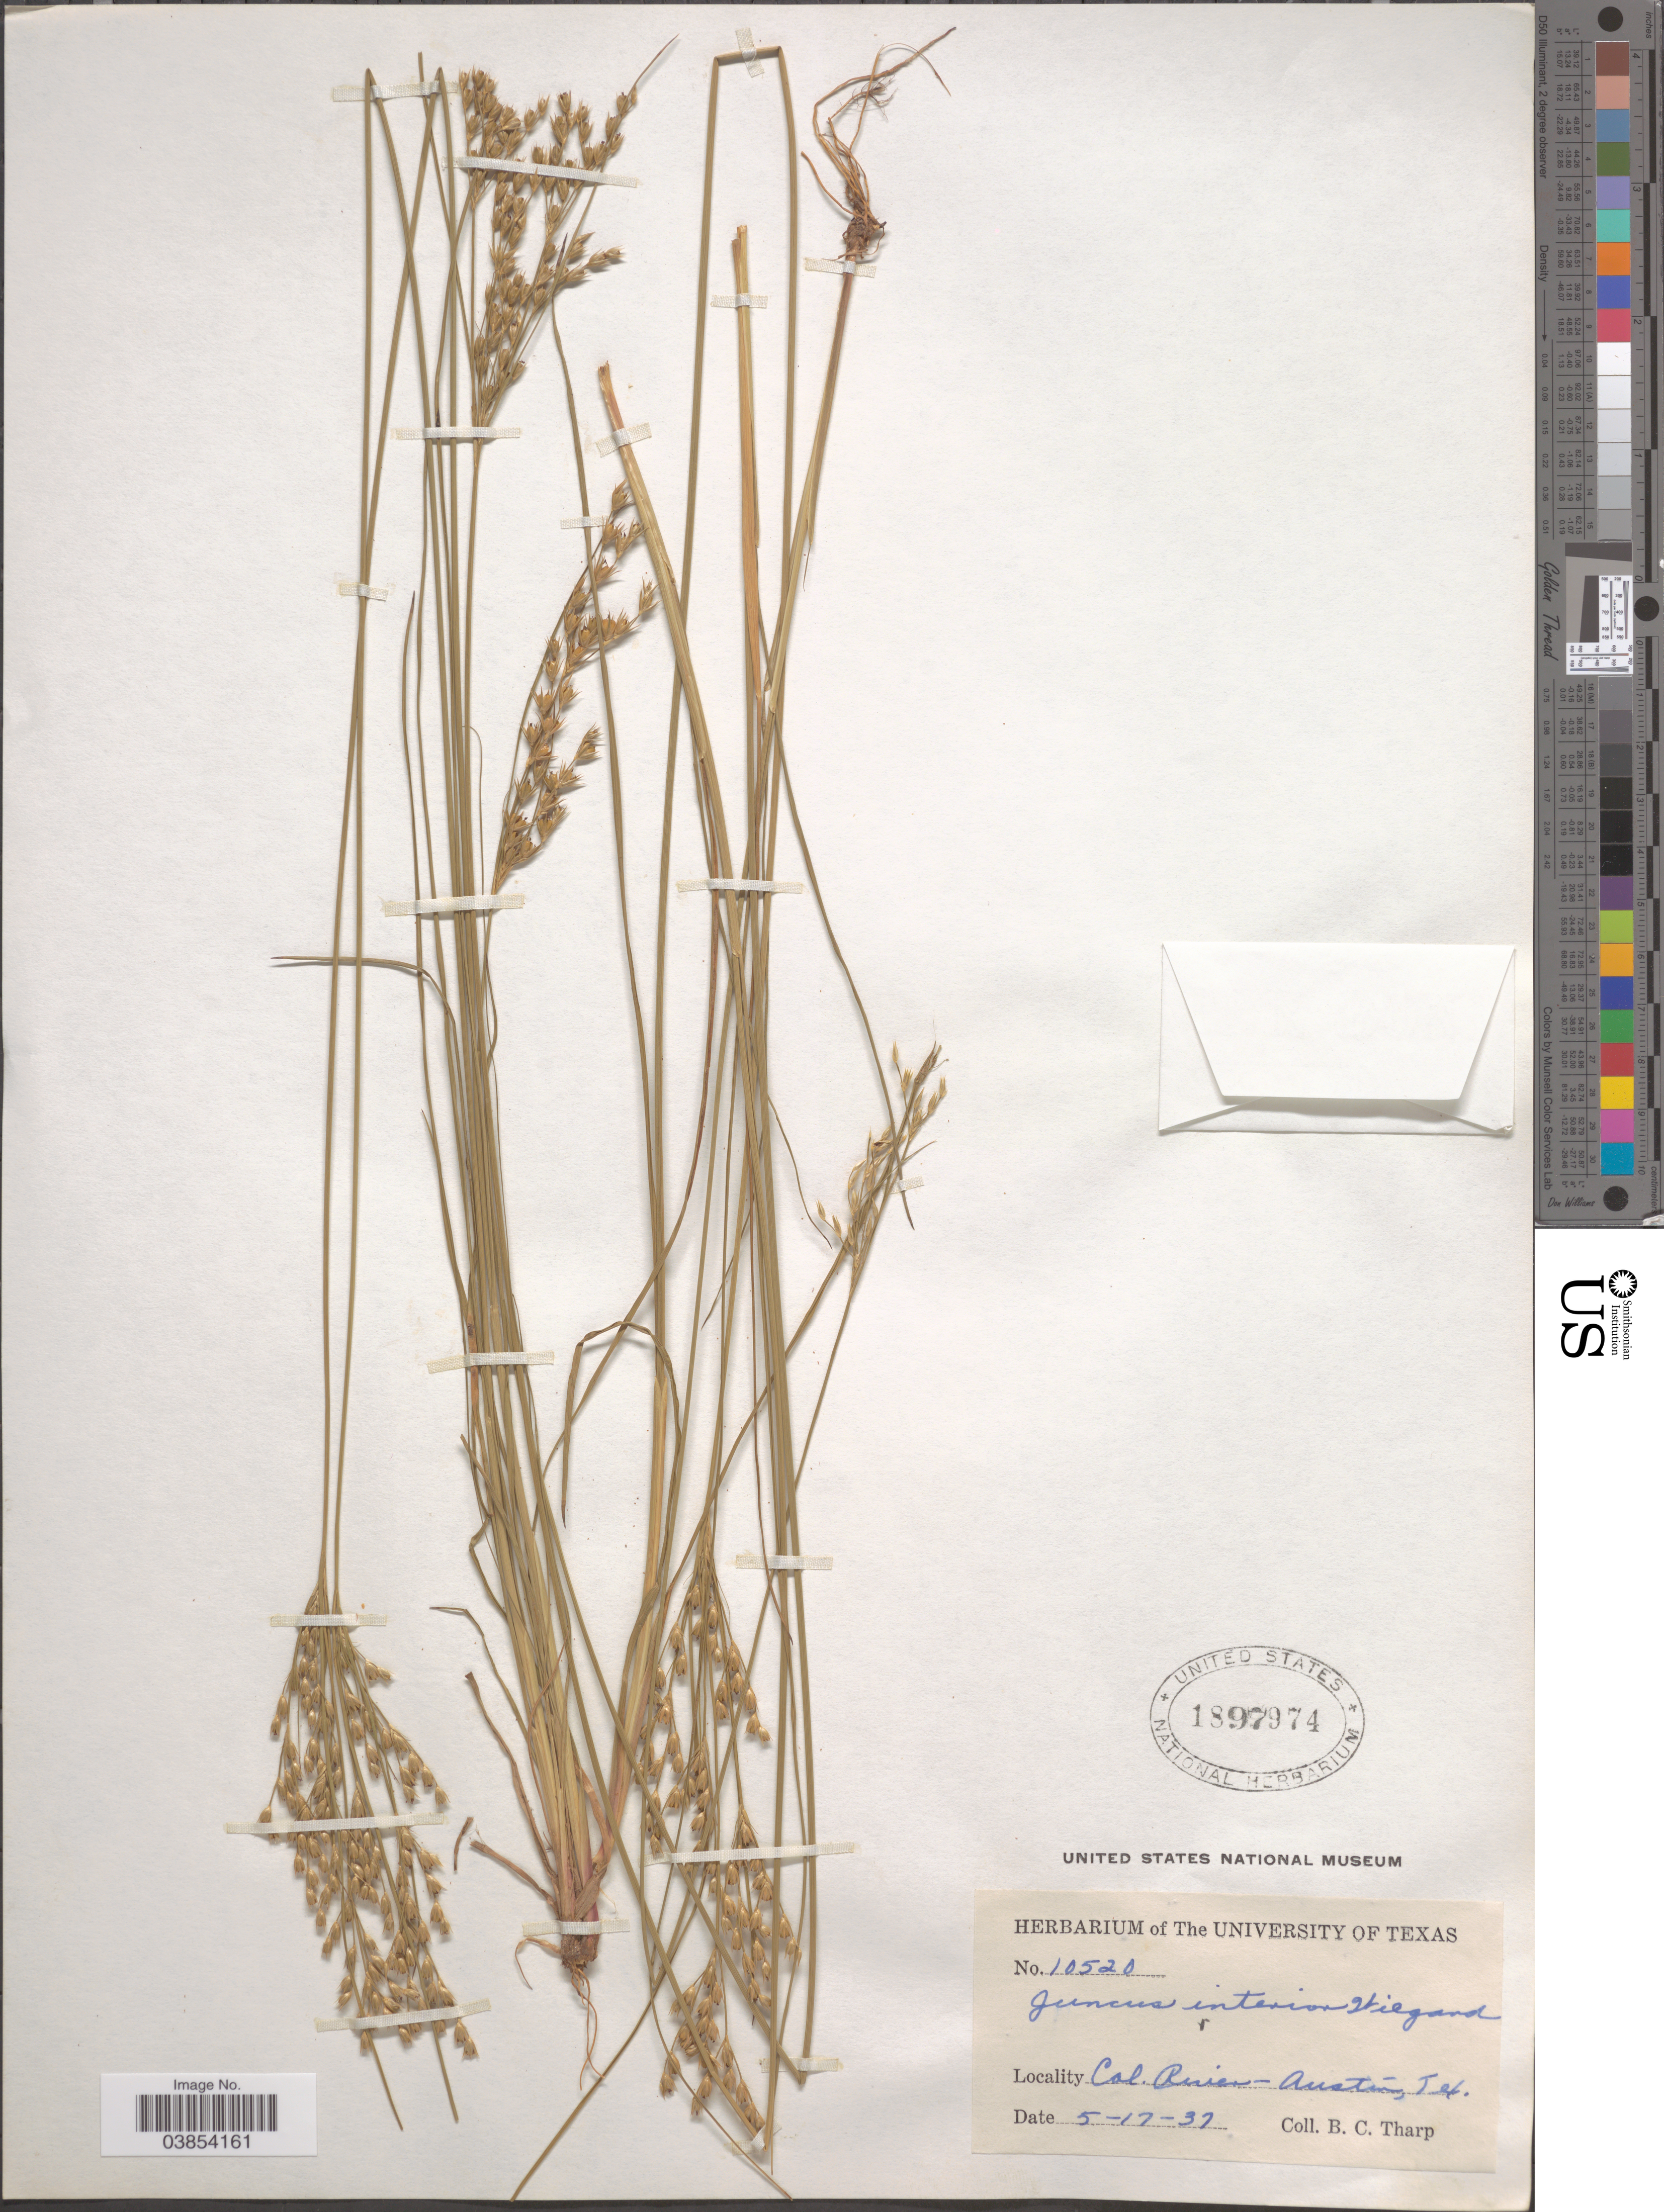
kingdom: Plantae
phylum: Tracheophyta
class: Liliopsida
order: Poales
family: Juncaceae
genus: Juncus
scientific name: Juncus interior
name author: Wiegand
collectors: B. C. Tharp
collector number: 10520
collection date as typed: Transcribed d/m/y: 17/5/37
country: United States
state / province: Texas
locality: Col. River- Austin.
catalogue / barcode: US 1897974